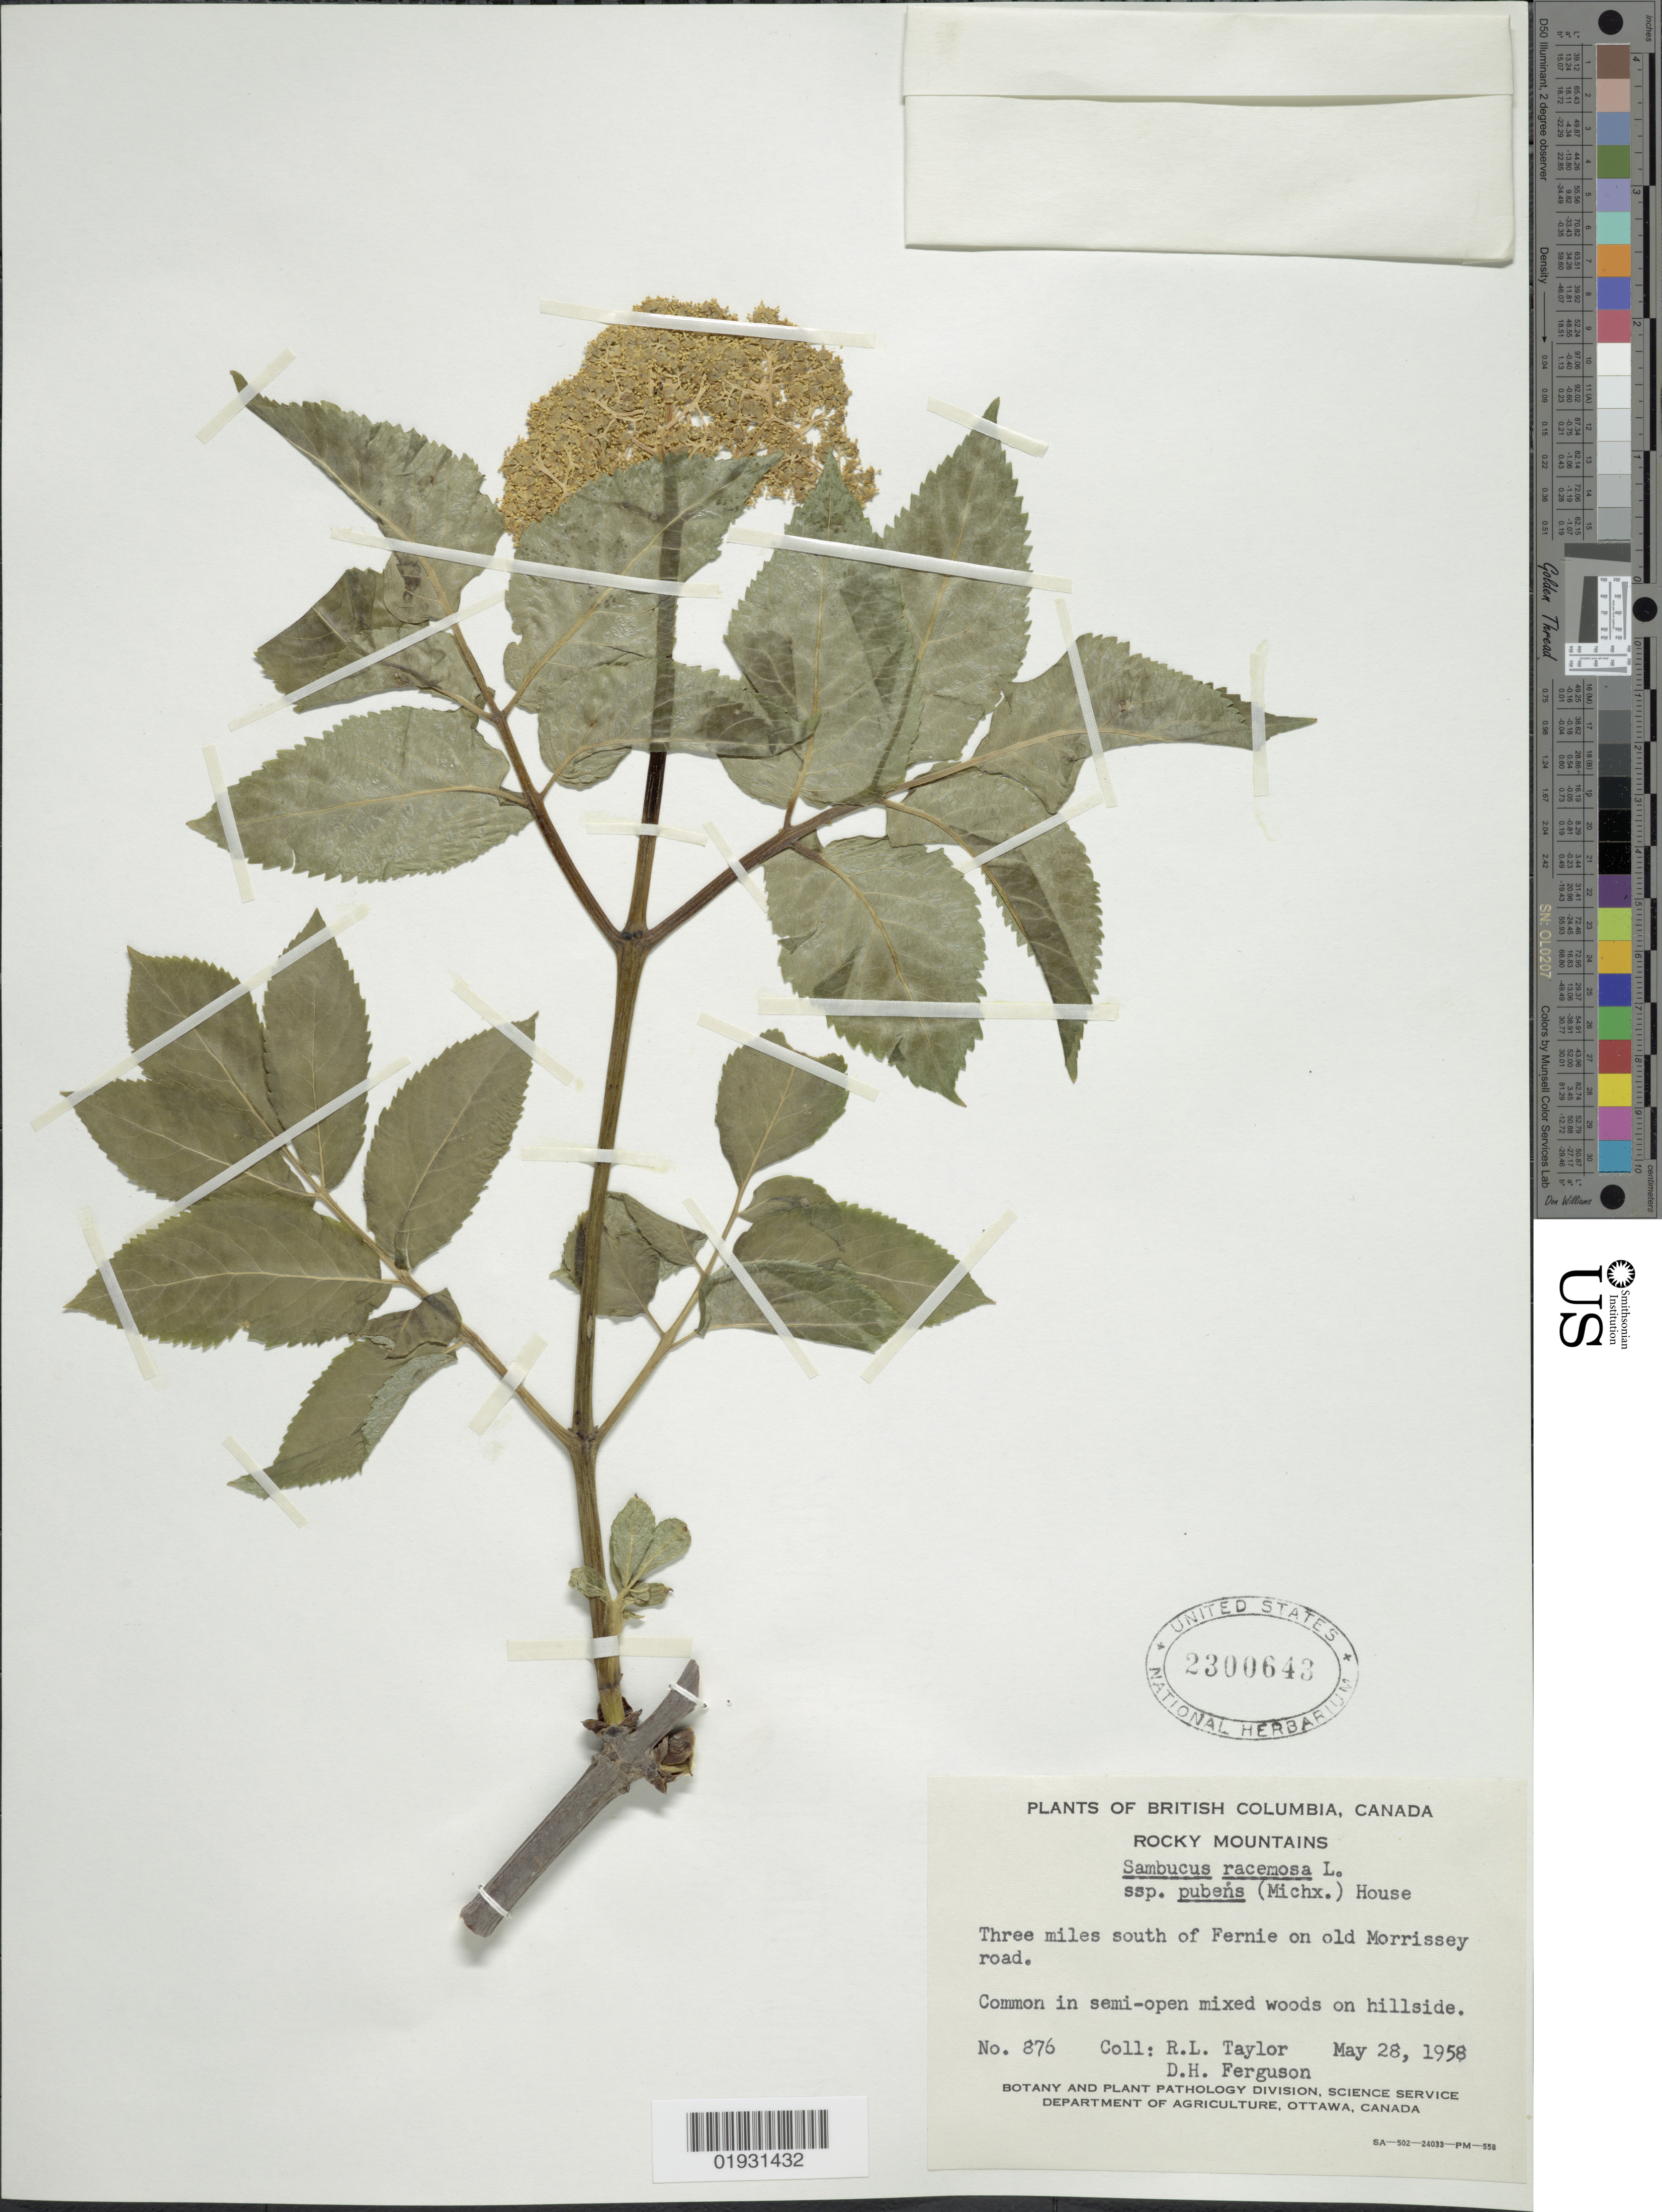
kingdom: Plantae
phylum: Tracheophyta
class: Magnoliopsida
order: Dipsacales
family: Viburnaceae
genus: Sambucus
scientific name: Sambucus racemosa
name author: L.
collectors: R. Taylor & D. Ferguson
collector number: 876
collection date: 1958-05-28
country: Canada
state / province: British Columbia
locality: Rocky Mountains. Three miles south of Fernie on old Morrissey road.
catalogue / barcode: US 2300643